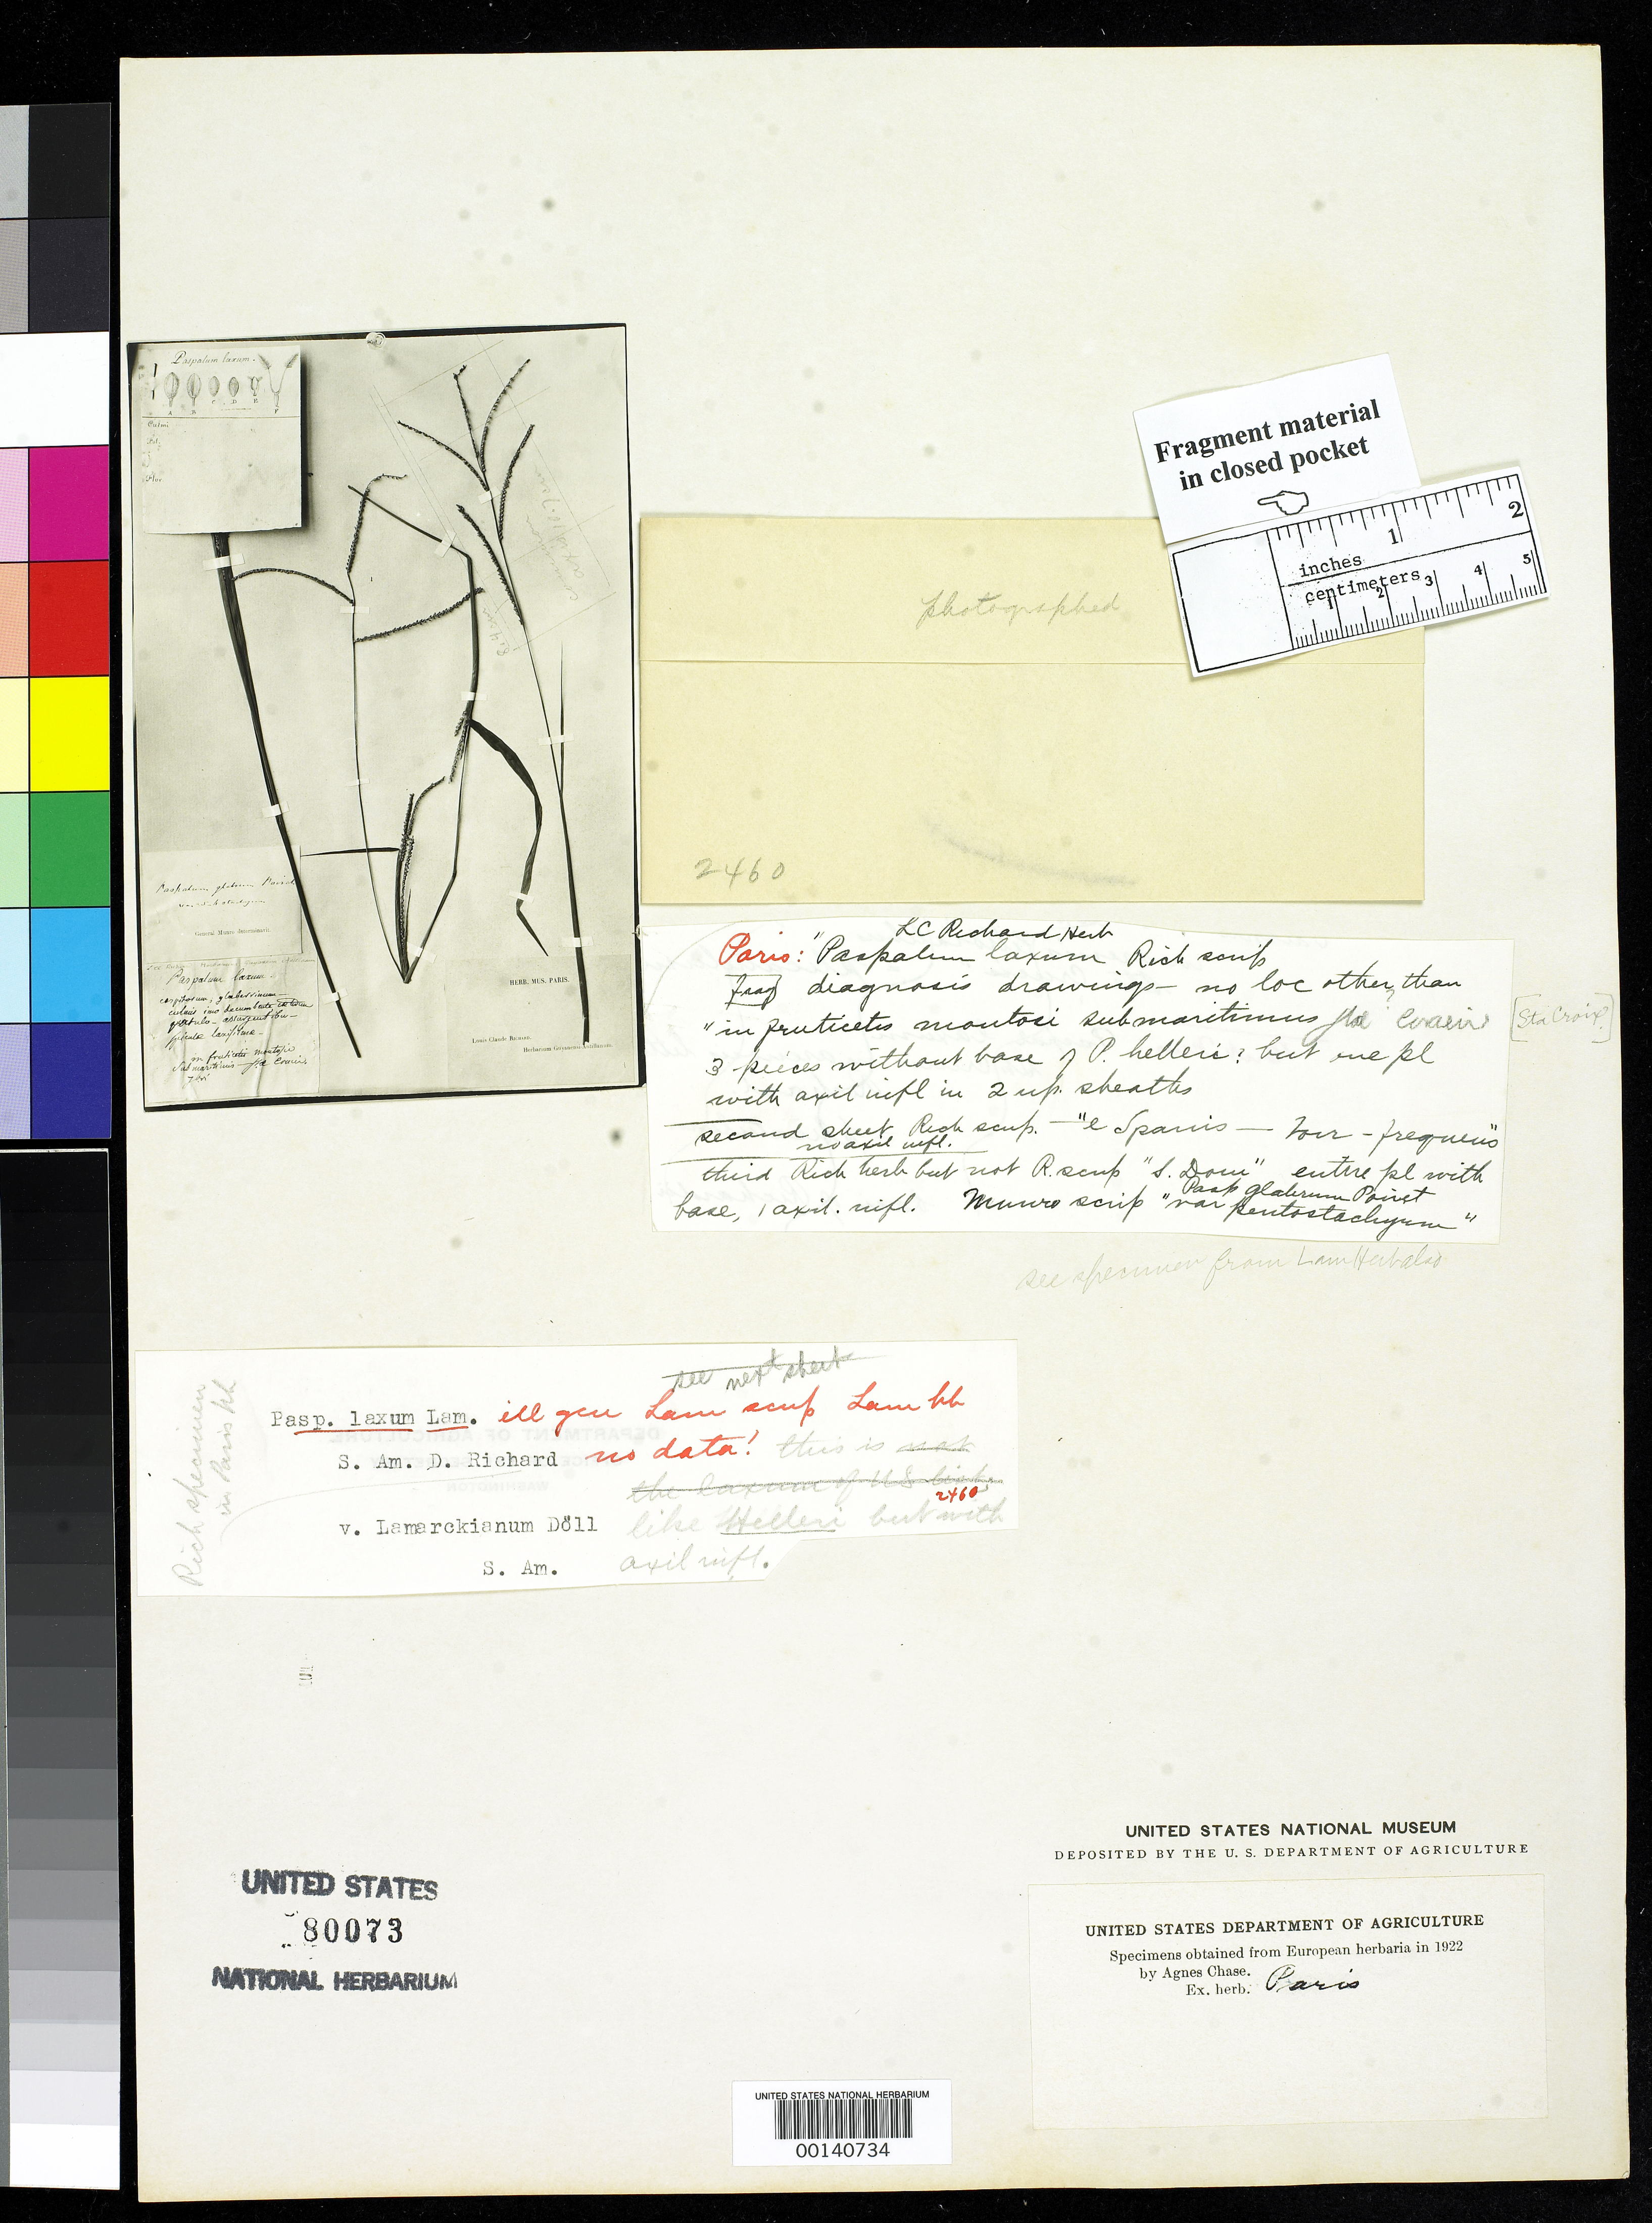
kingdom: Plantae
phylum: Tracheophyta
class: Liliopsida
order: Poales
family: Poaceae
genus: Paspalum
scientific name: Paspalum laxum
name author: Lam.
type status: Type Fragment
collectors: L. C. M. Richard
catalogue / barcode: US 80073